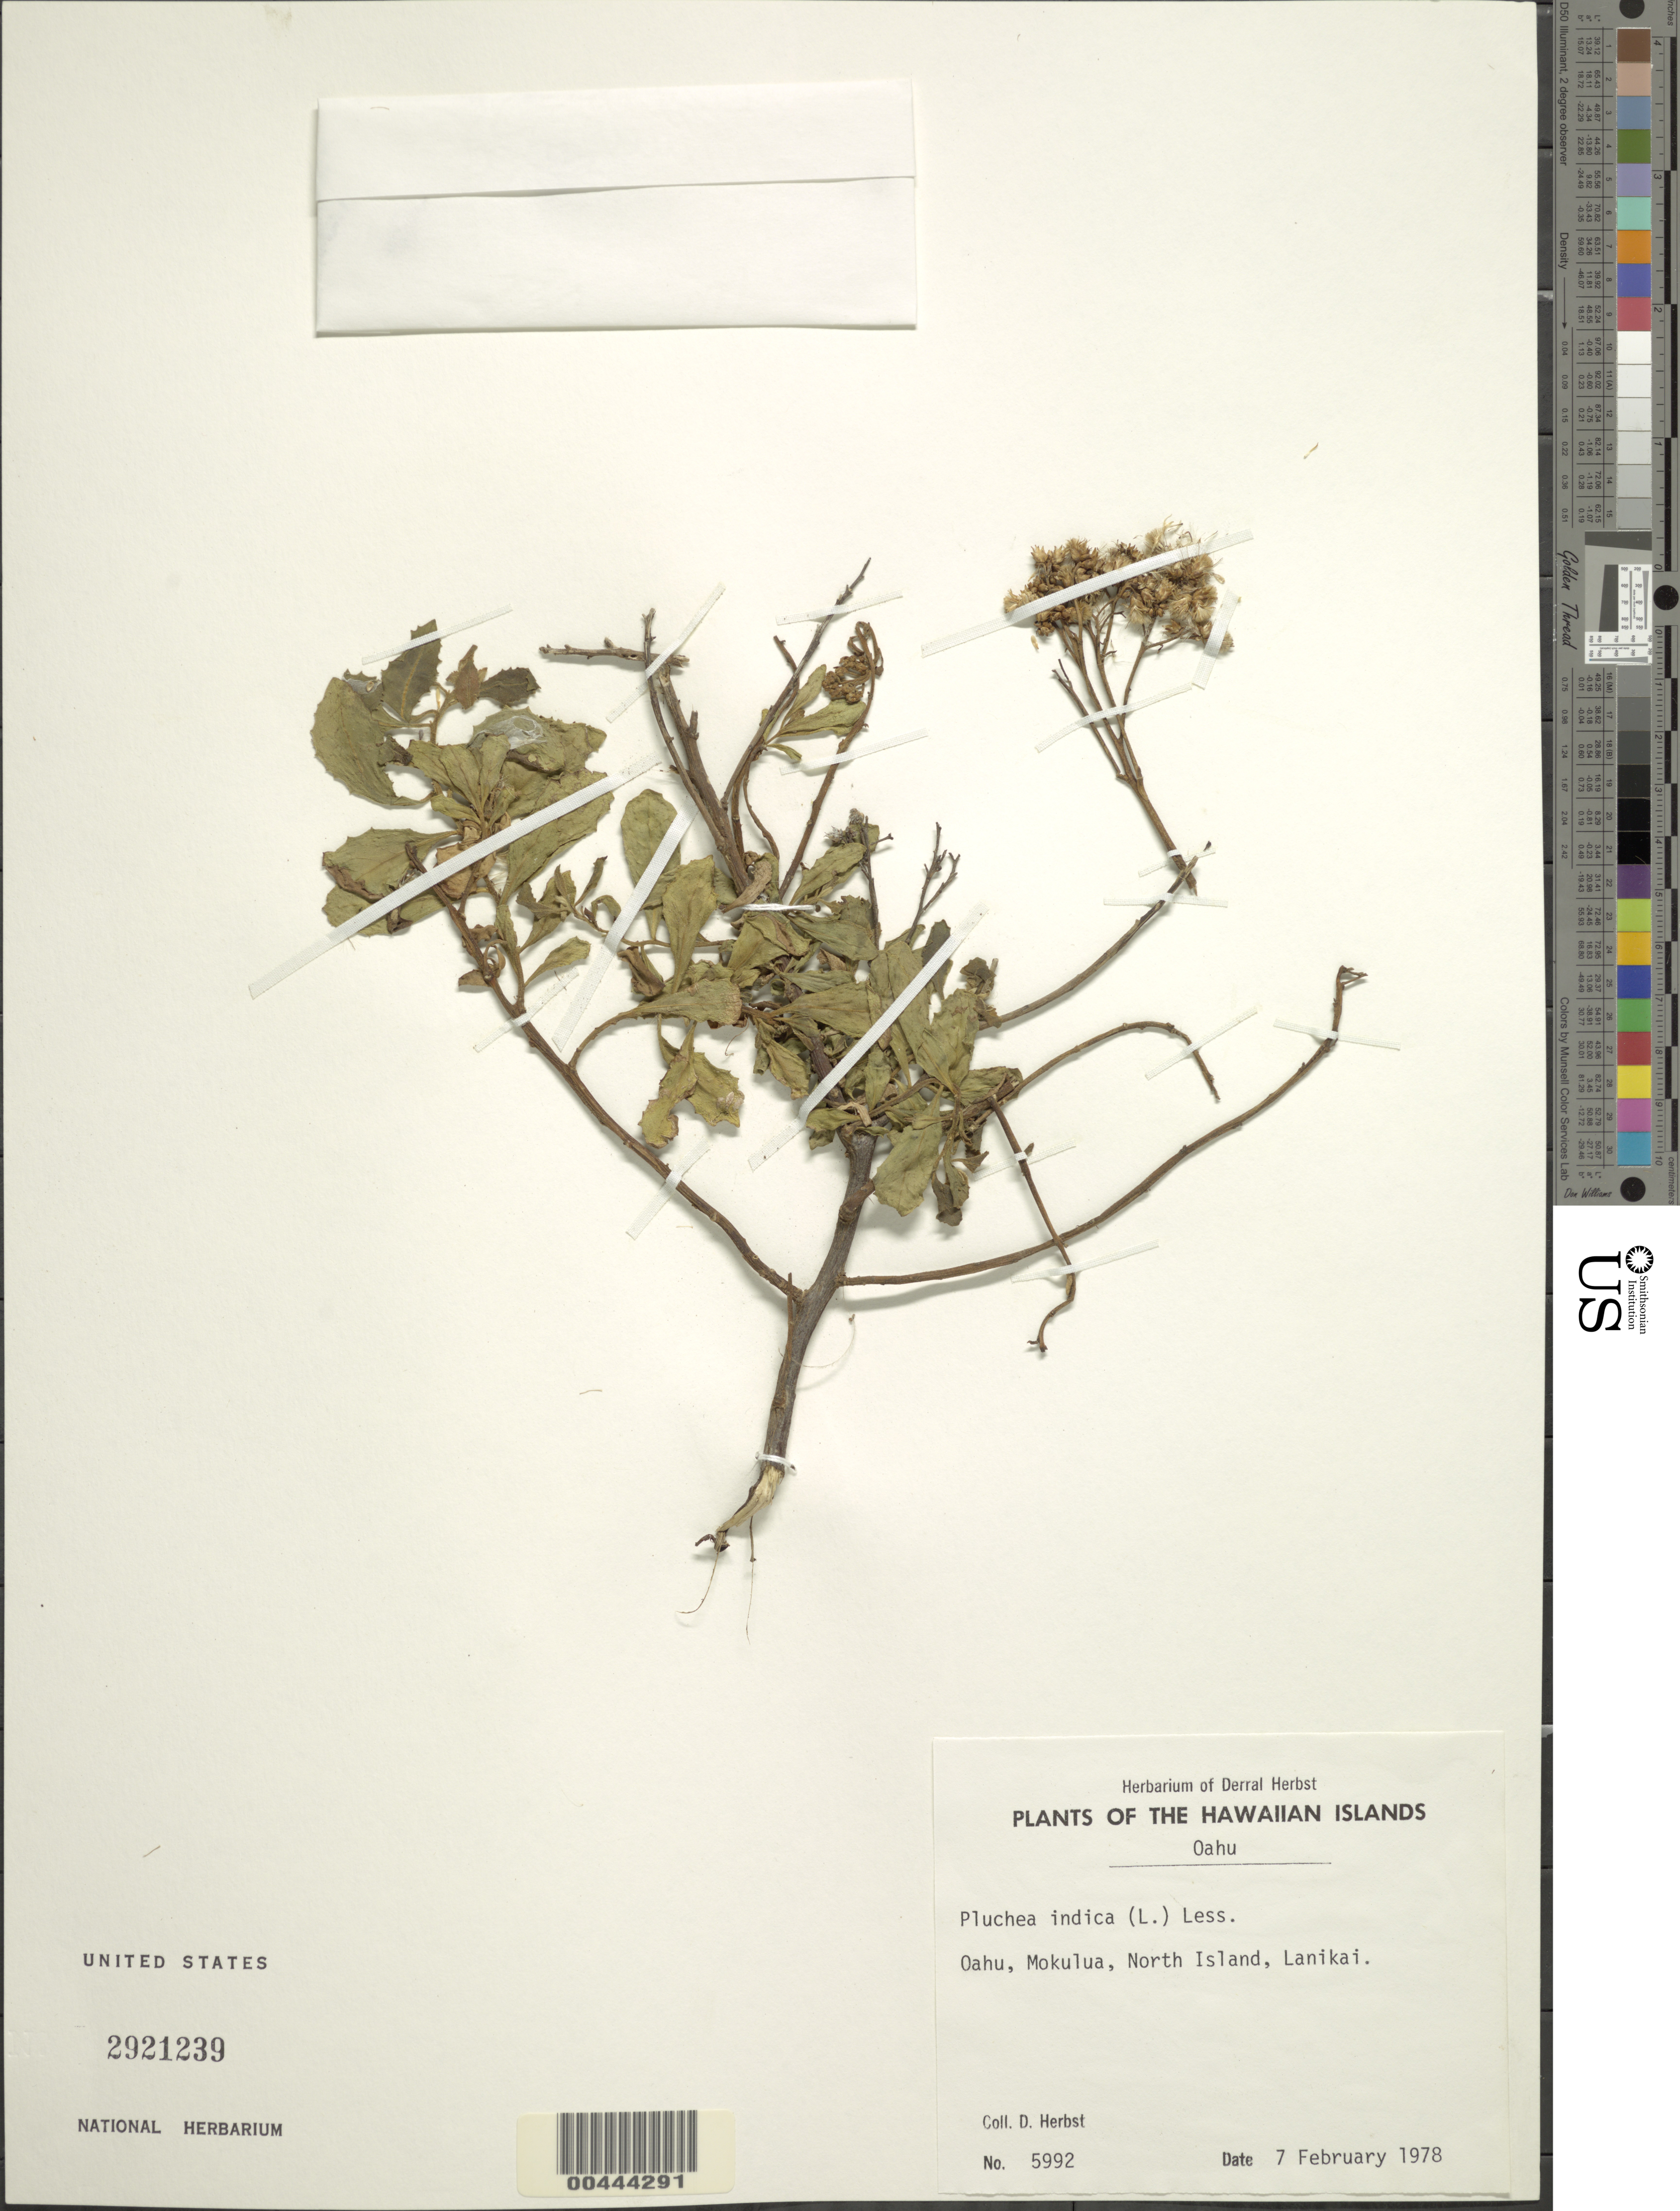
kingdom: Plantae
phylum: Tracheophyta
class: Magnoliopsida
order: Asterales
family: Asteraceae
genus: Pluchea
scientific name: Pluchea indica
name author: (L.) Less.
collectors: D. R. Herbst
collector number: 5992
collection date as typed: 7 Feb 1978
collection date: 1978-02-07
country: United States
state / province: Hawaii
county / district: Honolulu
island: Mokulua Islets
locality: Oahu, Mokulua, North Island, Lanikai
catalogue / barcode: US 2921239